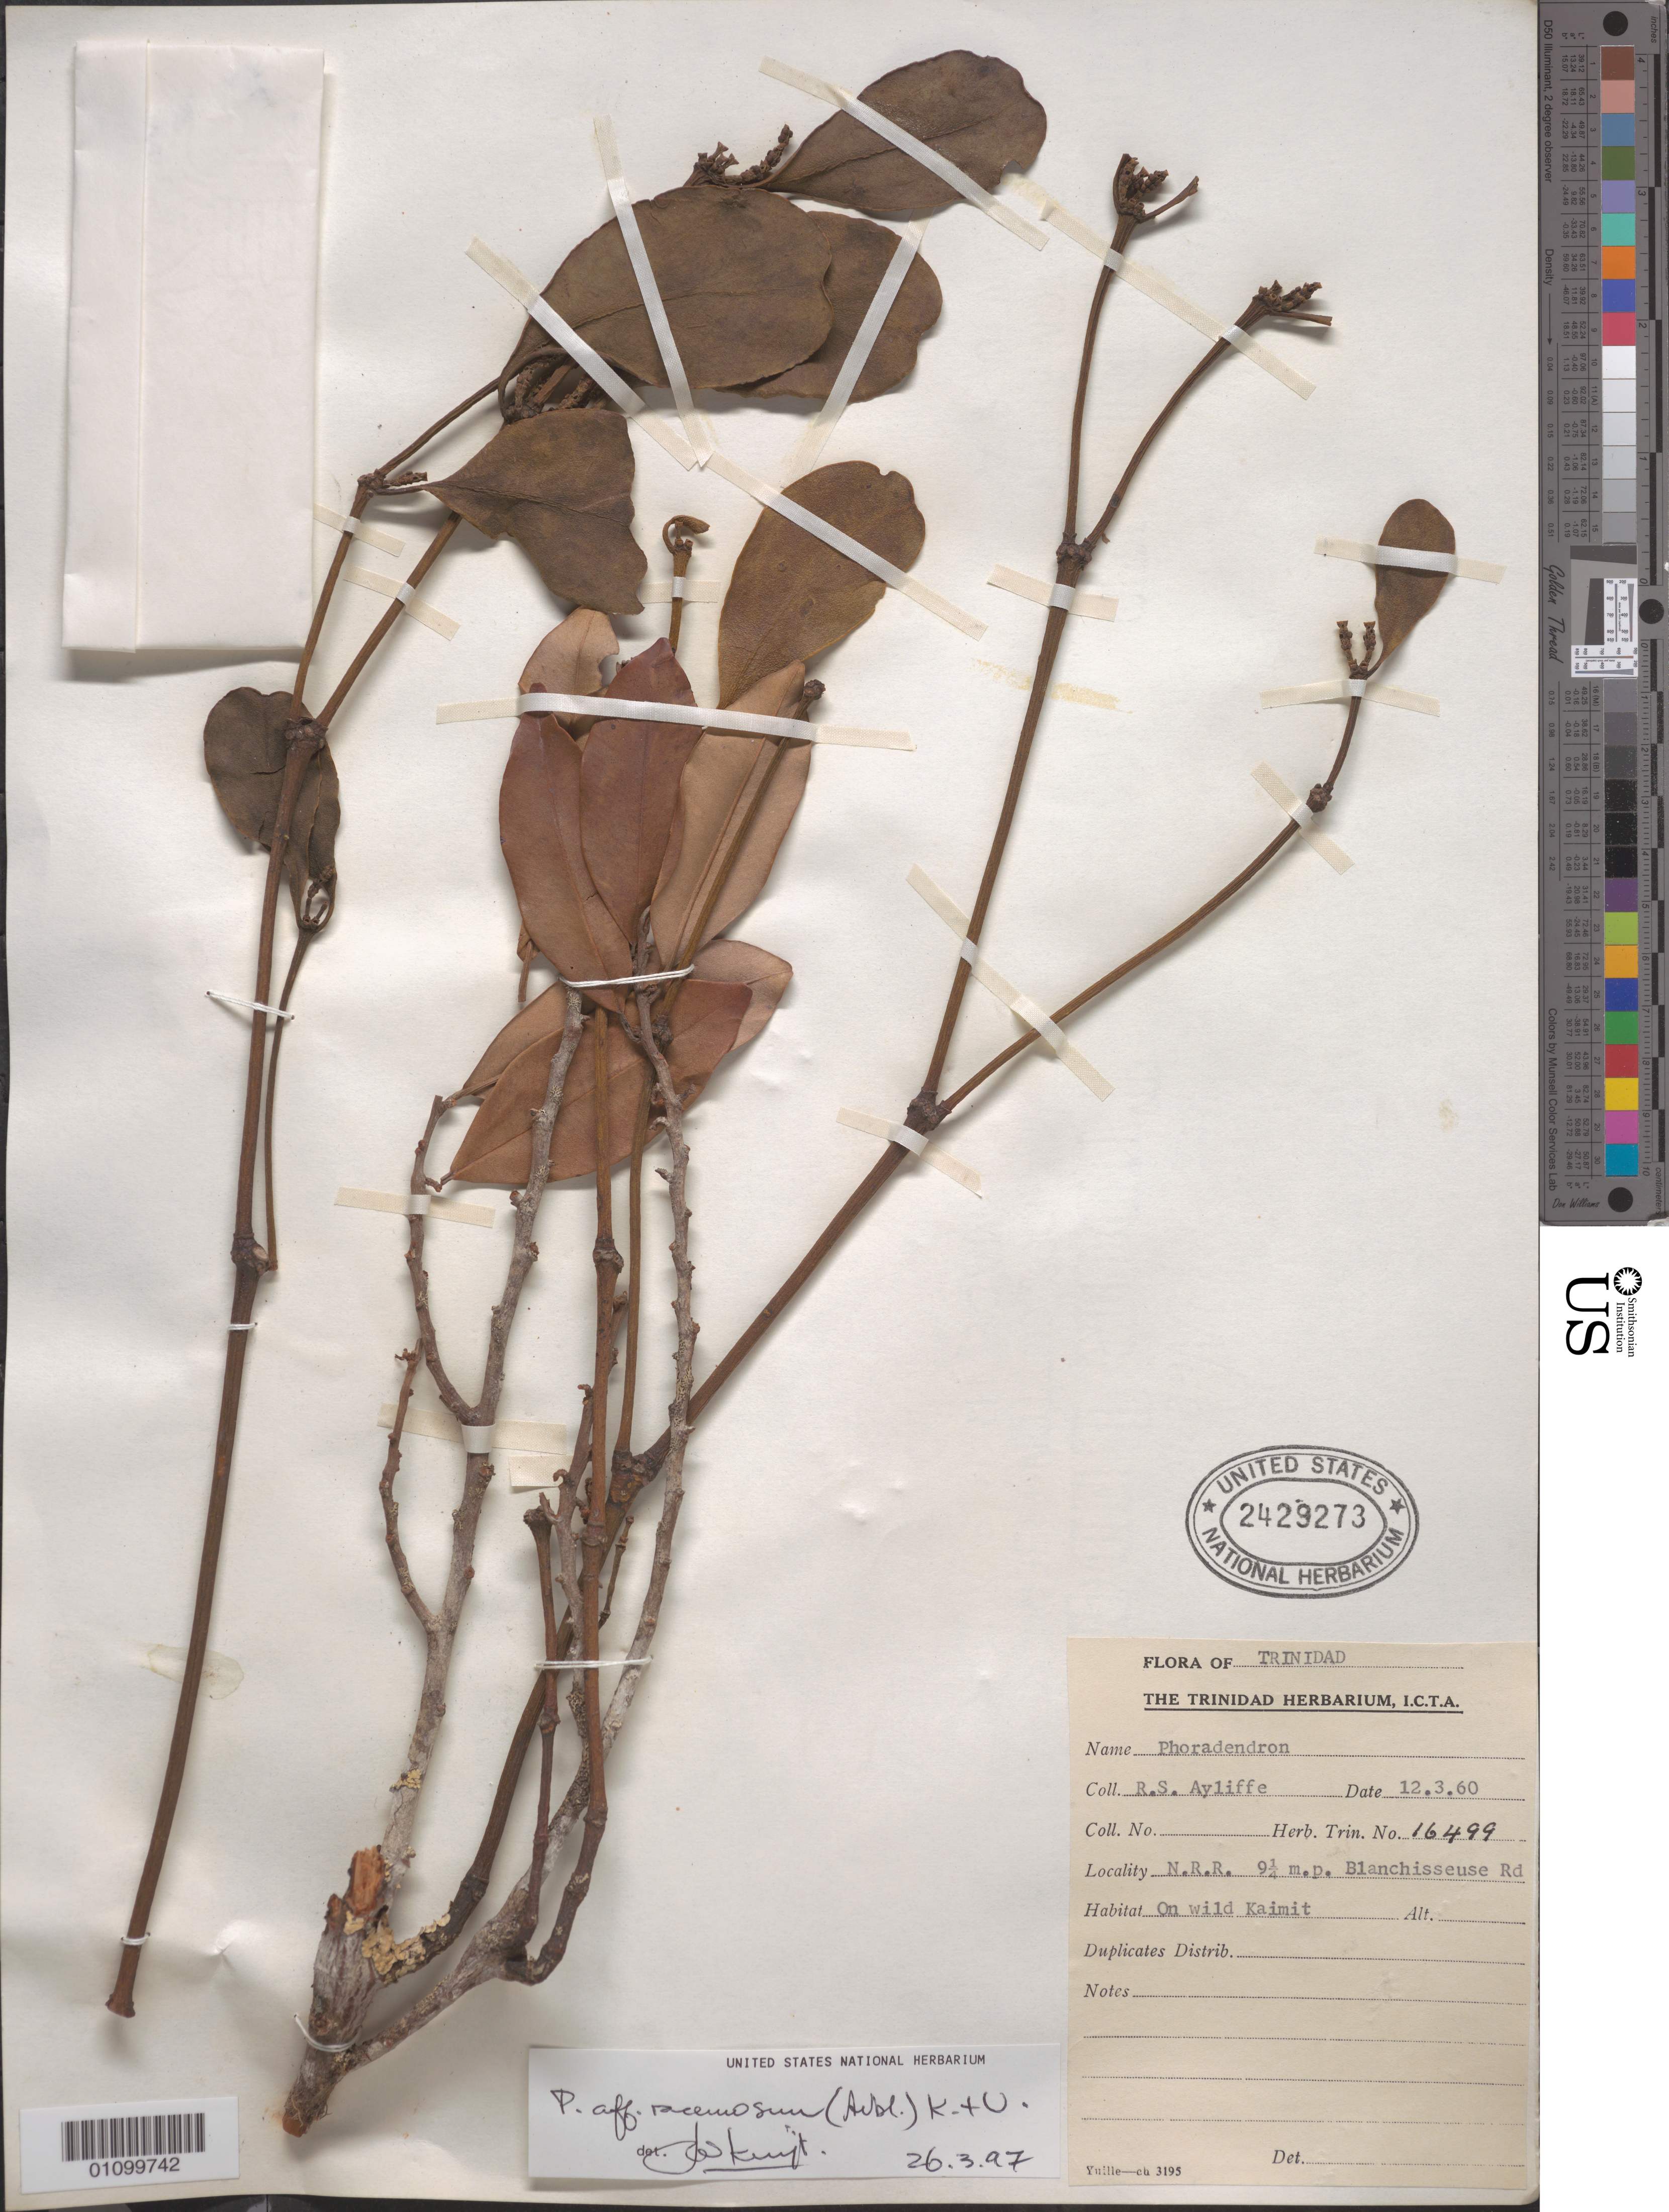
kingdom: Plantae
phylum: Tracheophyta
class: Magnoliopsida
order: Santalales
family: Viscaceae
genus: Phoradendron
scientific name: Phoradendron racemosum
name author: (Aubl.) Krug & Urb.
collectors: R. Ayliffe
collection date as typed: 03 Dec 1960 or 12 Mar 1960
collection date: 1960-03-12 or 1960-12-03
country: Trinidad and Tobago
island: Trinidad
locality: N.R.R. 9.25 m.p. Blanchisseuse Rd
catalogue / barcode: US 2429273